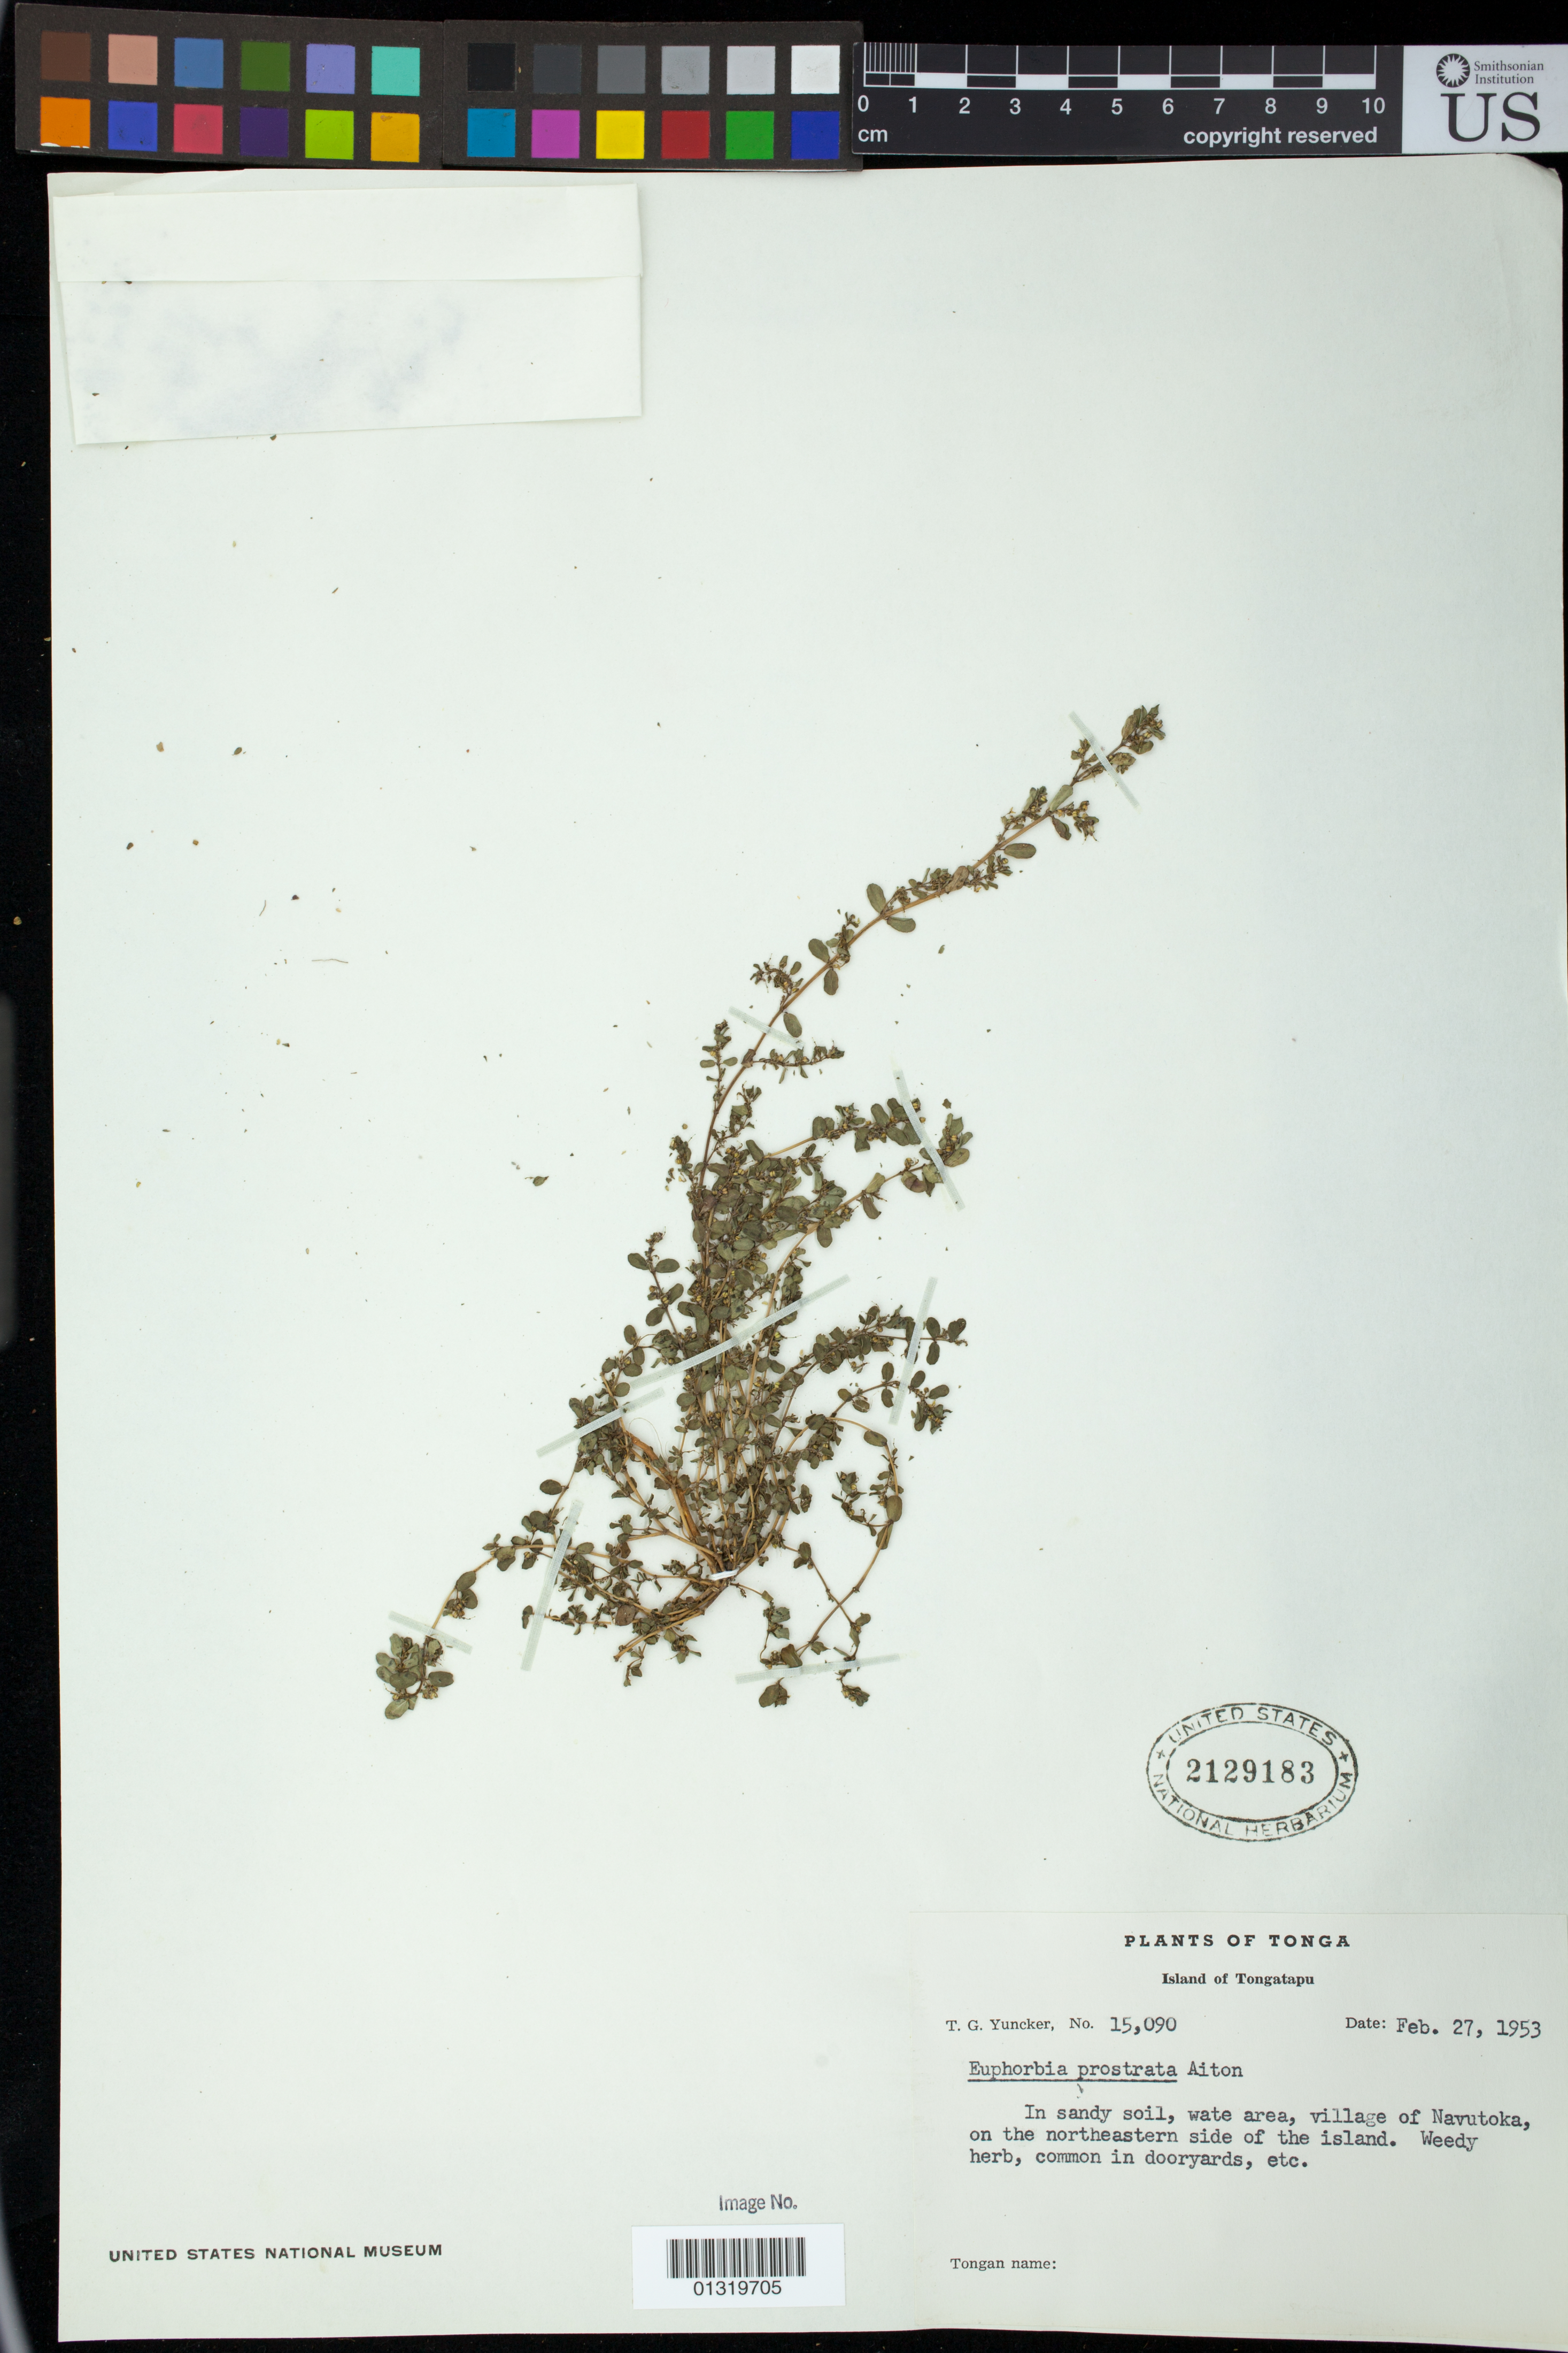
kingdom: Plantae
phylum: Tracheophyta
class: Magnoliopsida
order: Malpighiales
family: Euphorbiaceae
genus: Euphorbia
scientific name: Euphorbia prostrata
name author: Aiton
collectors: T. G. Yuncker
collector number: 15090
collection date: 1953-02-27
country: Tonga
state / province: Tongatapu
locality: In sandy soil, wate area, village of Navutoka, on the northeastern side of the island.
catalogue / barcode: US 2129183